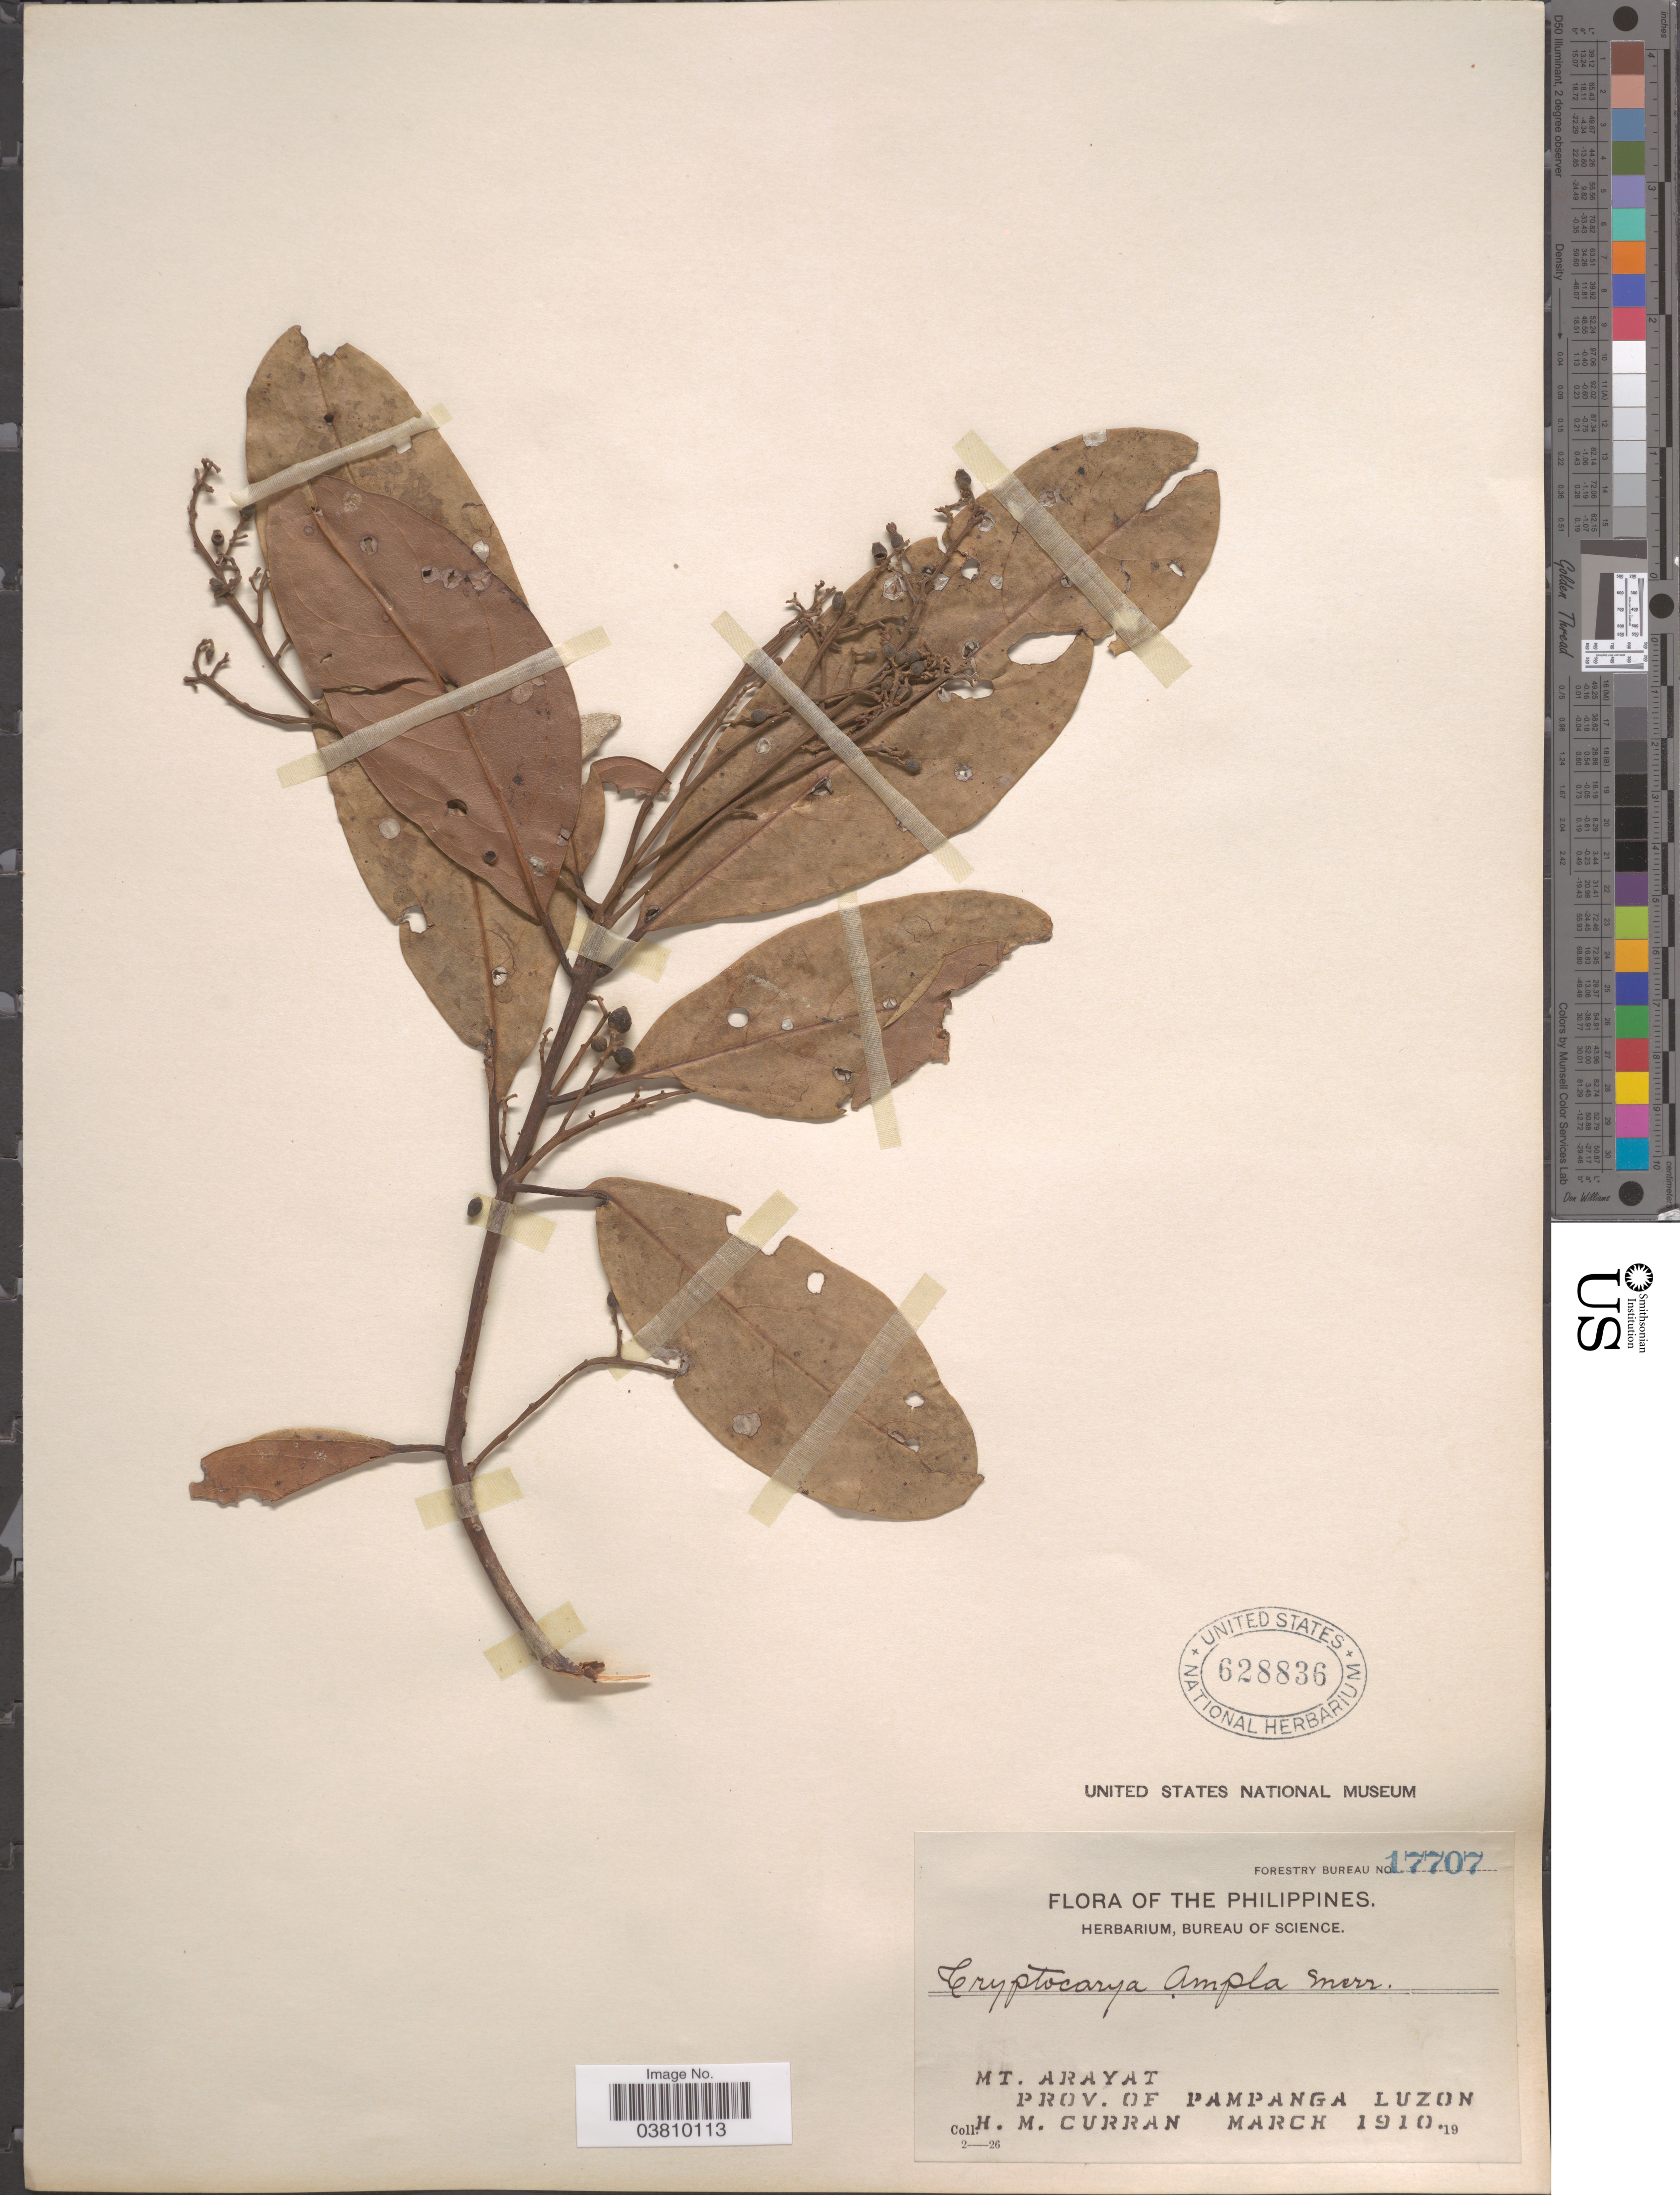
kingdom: Plantae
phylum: Tracheophyta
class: Magnoliopsida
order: Laurales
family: Lauraceae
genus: Cryptocarya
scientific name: Cryptocarya ampla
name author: Merr.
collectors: H. M. Curran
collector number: Forestry Bureau 17707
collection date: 1910-03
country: Philippines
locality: Mt. Arayat, Prov. of Pampanga Luzon.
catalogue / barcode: US 628836